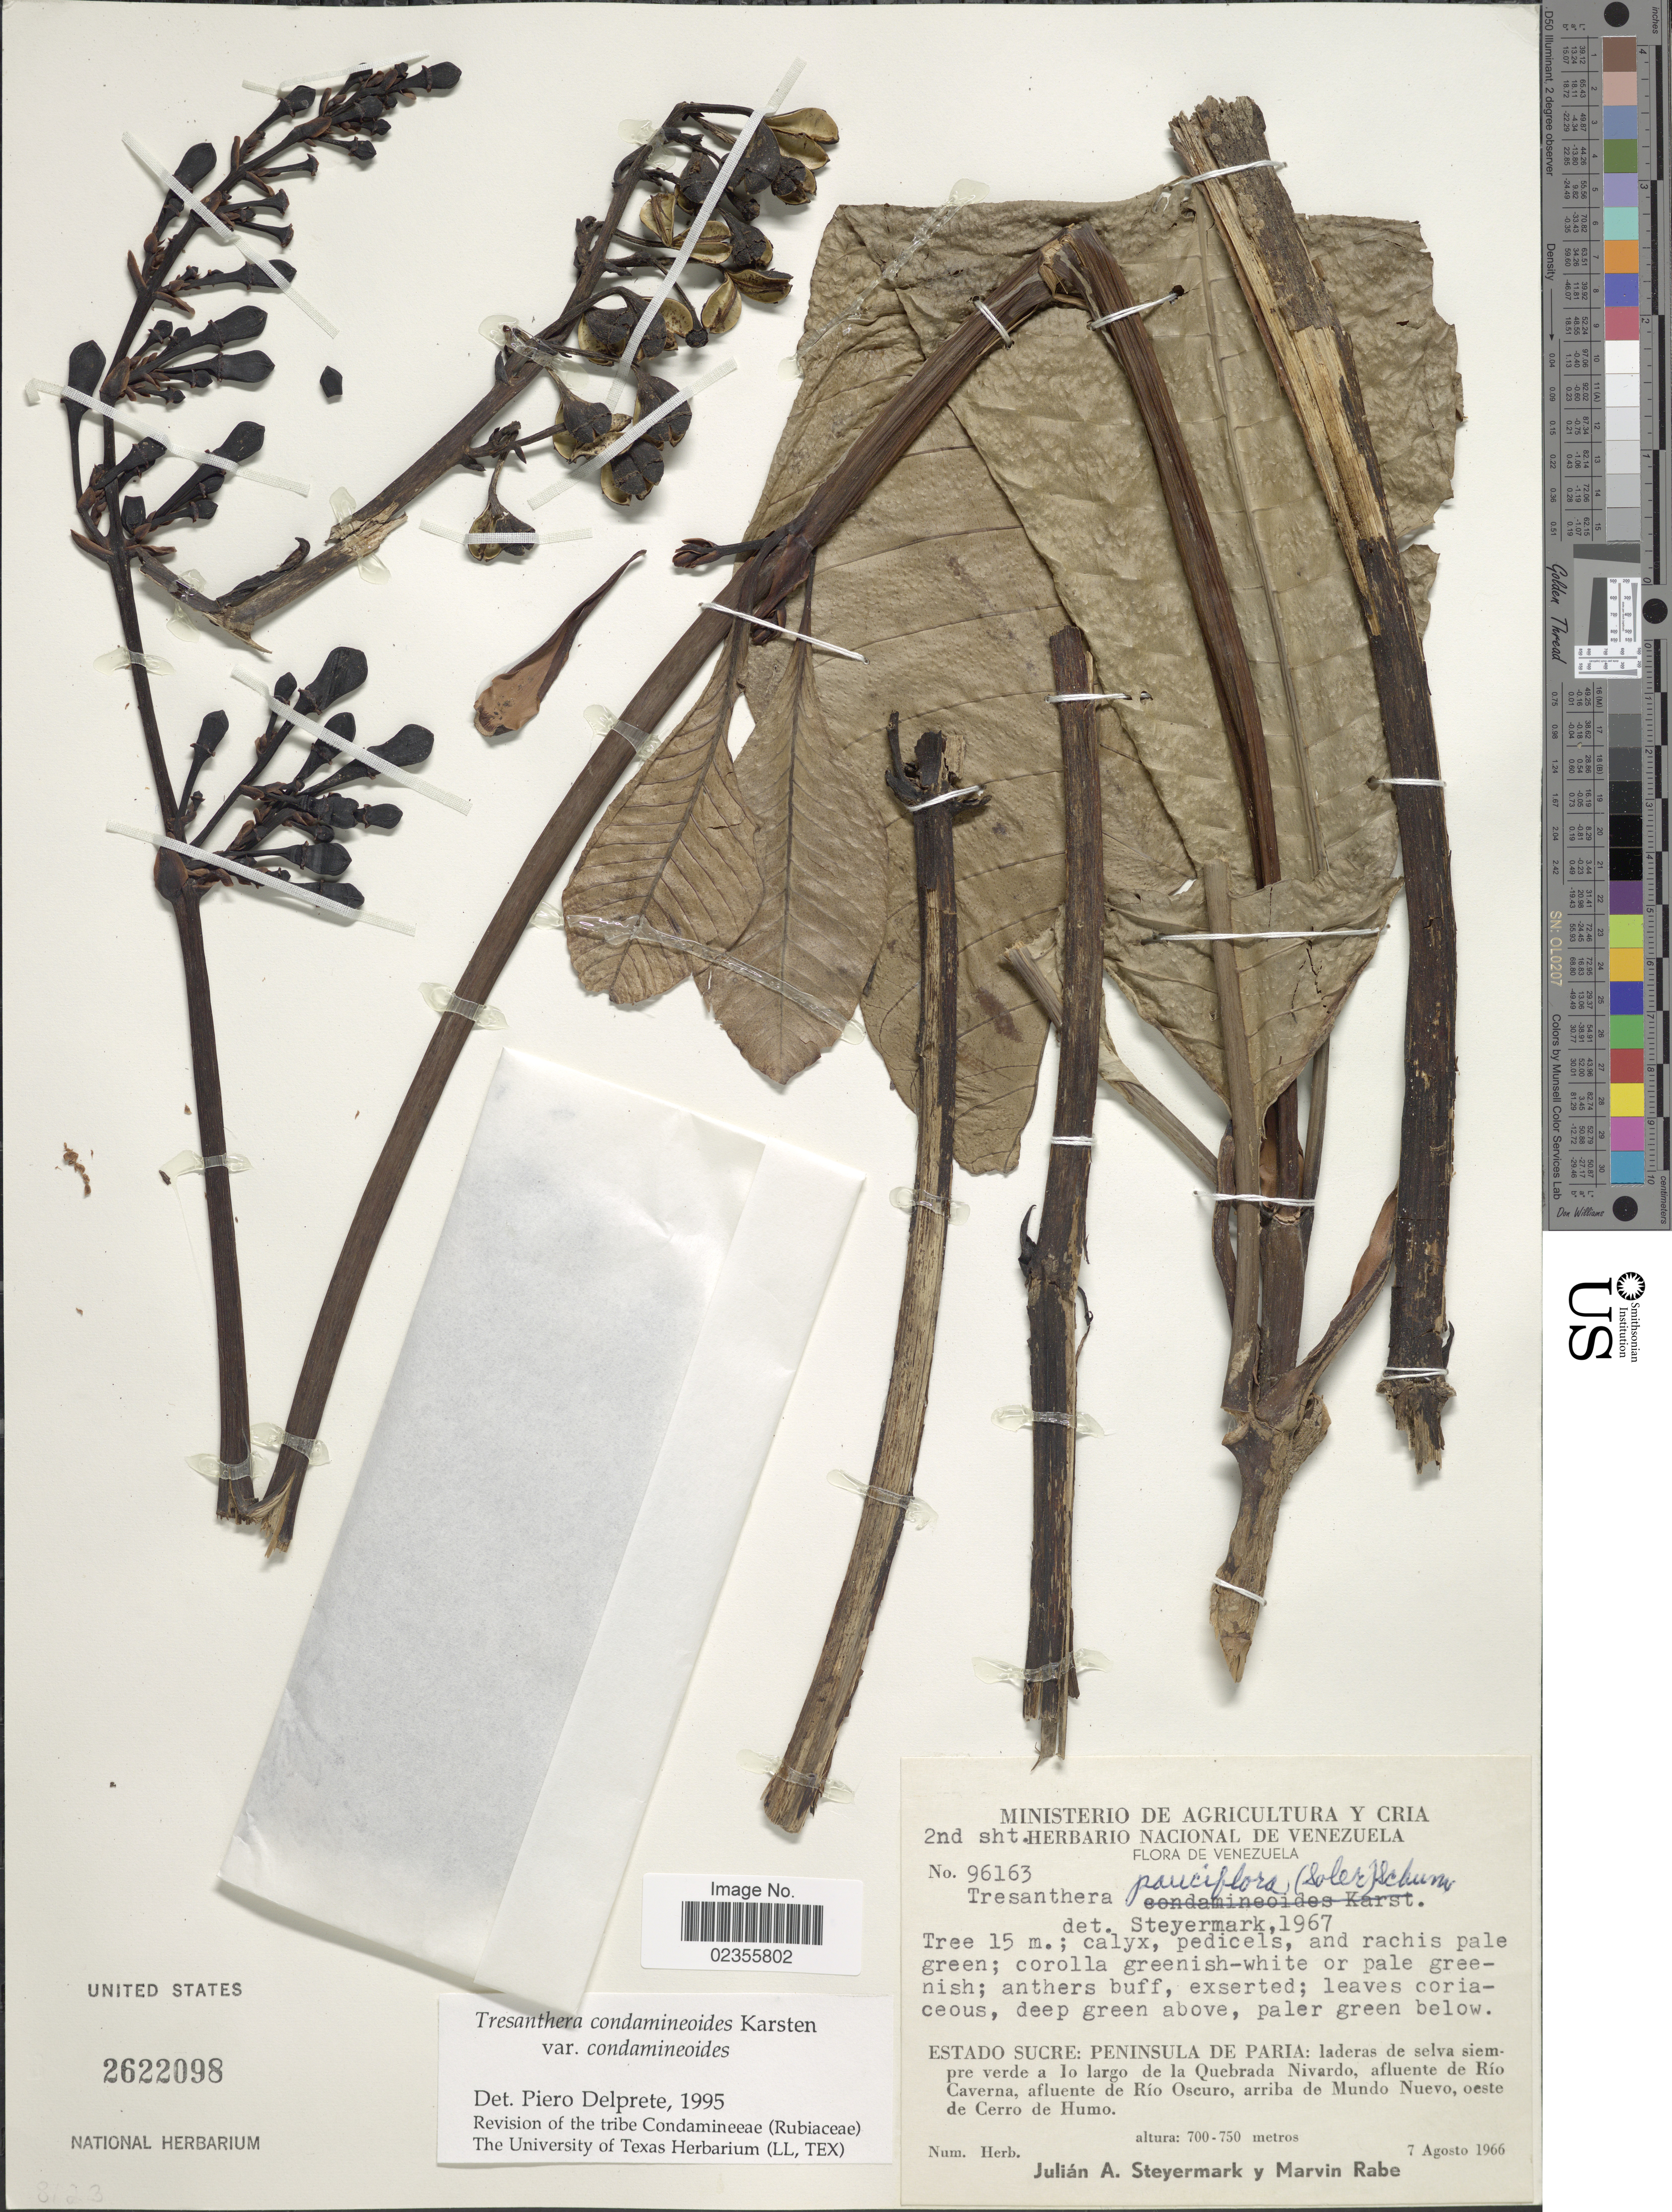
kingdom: Plantae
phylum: Tracheophyta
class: Magnoliopsida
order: Gentianales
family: Rubiaceae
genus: Tresanthera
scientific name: Tresanthera condamineoides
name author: H. Karst.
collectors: J. Steyermark & M. Rabe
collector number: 96163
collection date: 1966-08-07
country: Venezuela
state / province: Sucre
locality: Peninsula de Paria: laderas de selva siempre verde a lo largo de la Quebrada Nivardo, afluente de Rio Caverna, afluente de Rio Oscuro, arriba de Mundo Nuevo, oeste de Cerro de Humo.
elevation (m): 700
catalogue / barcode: US 2622098